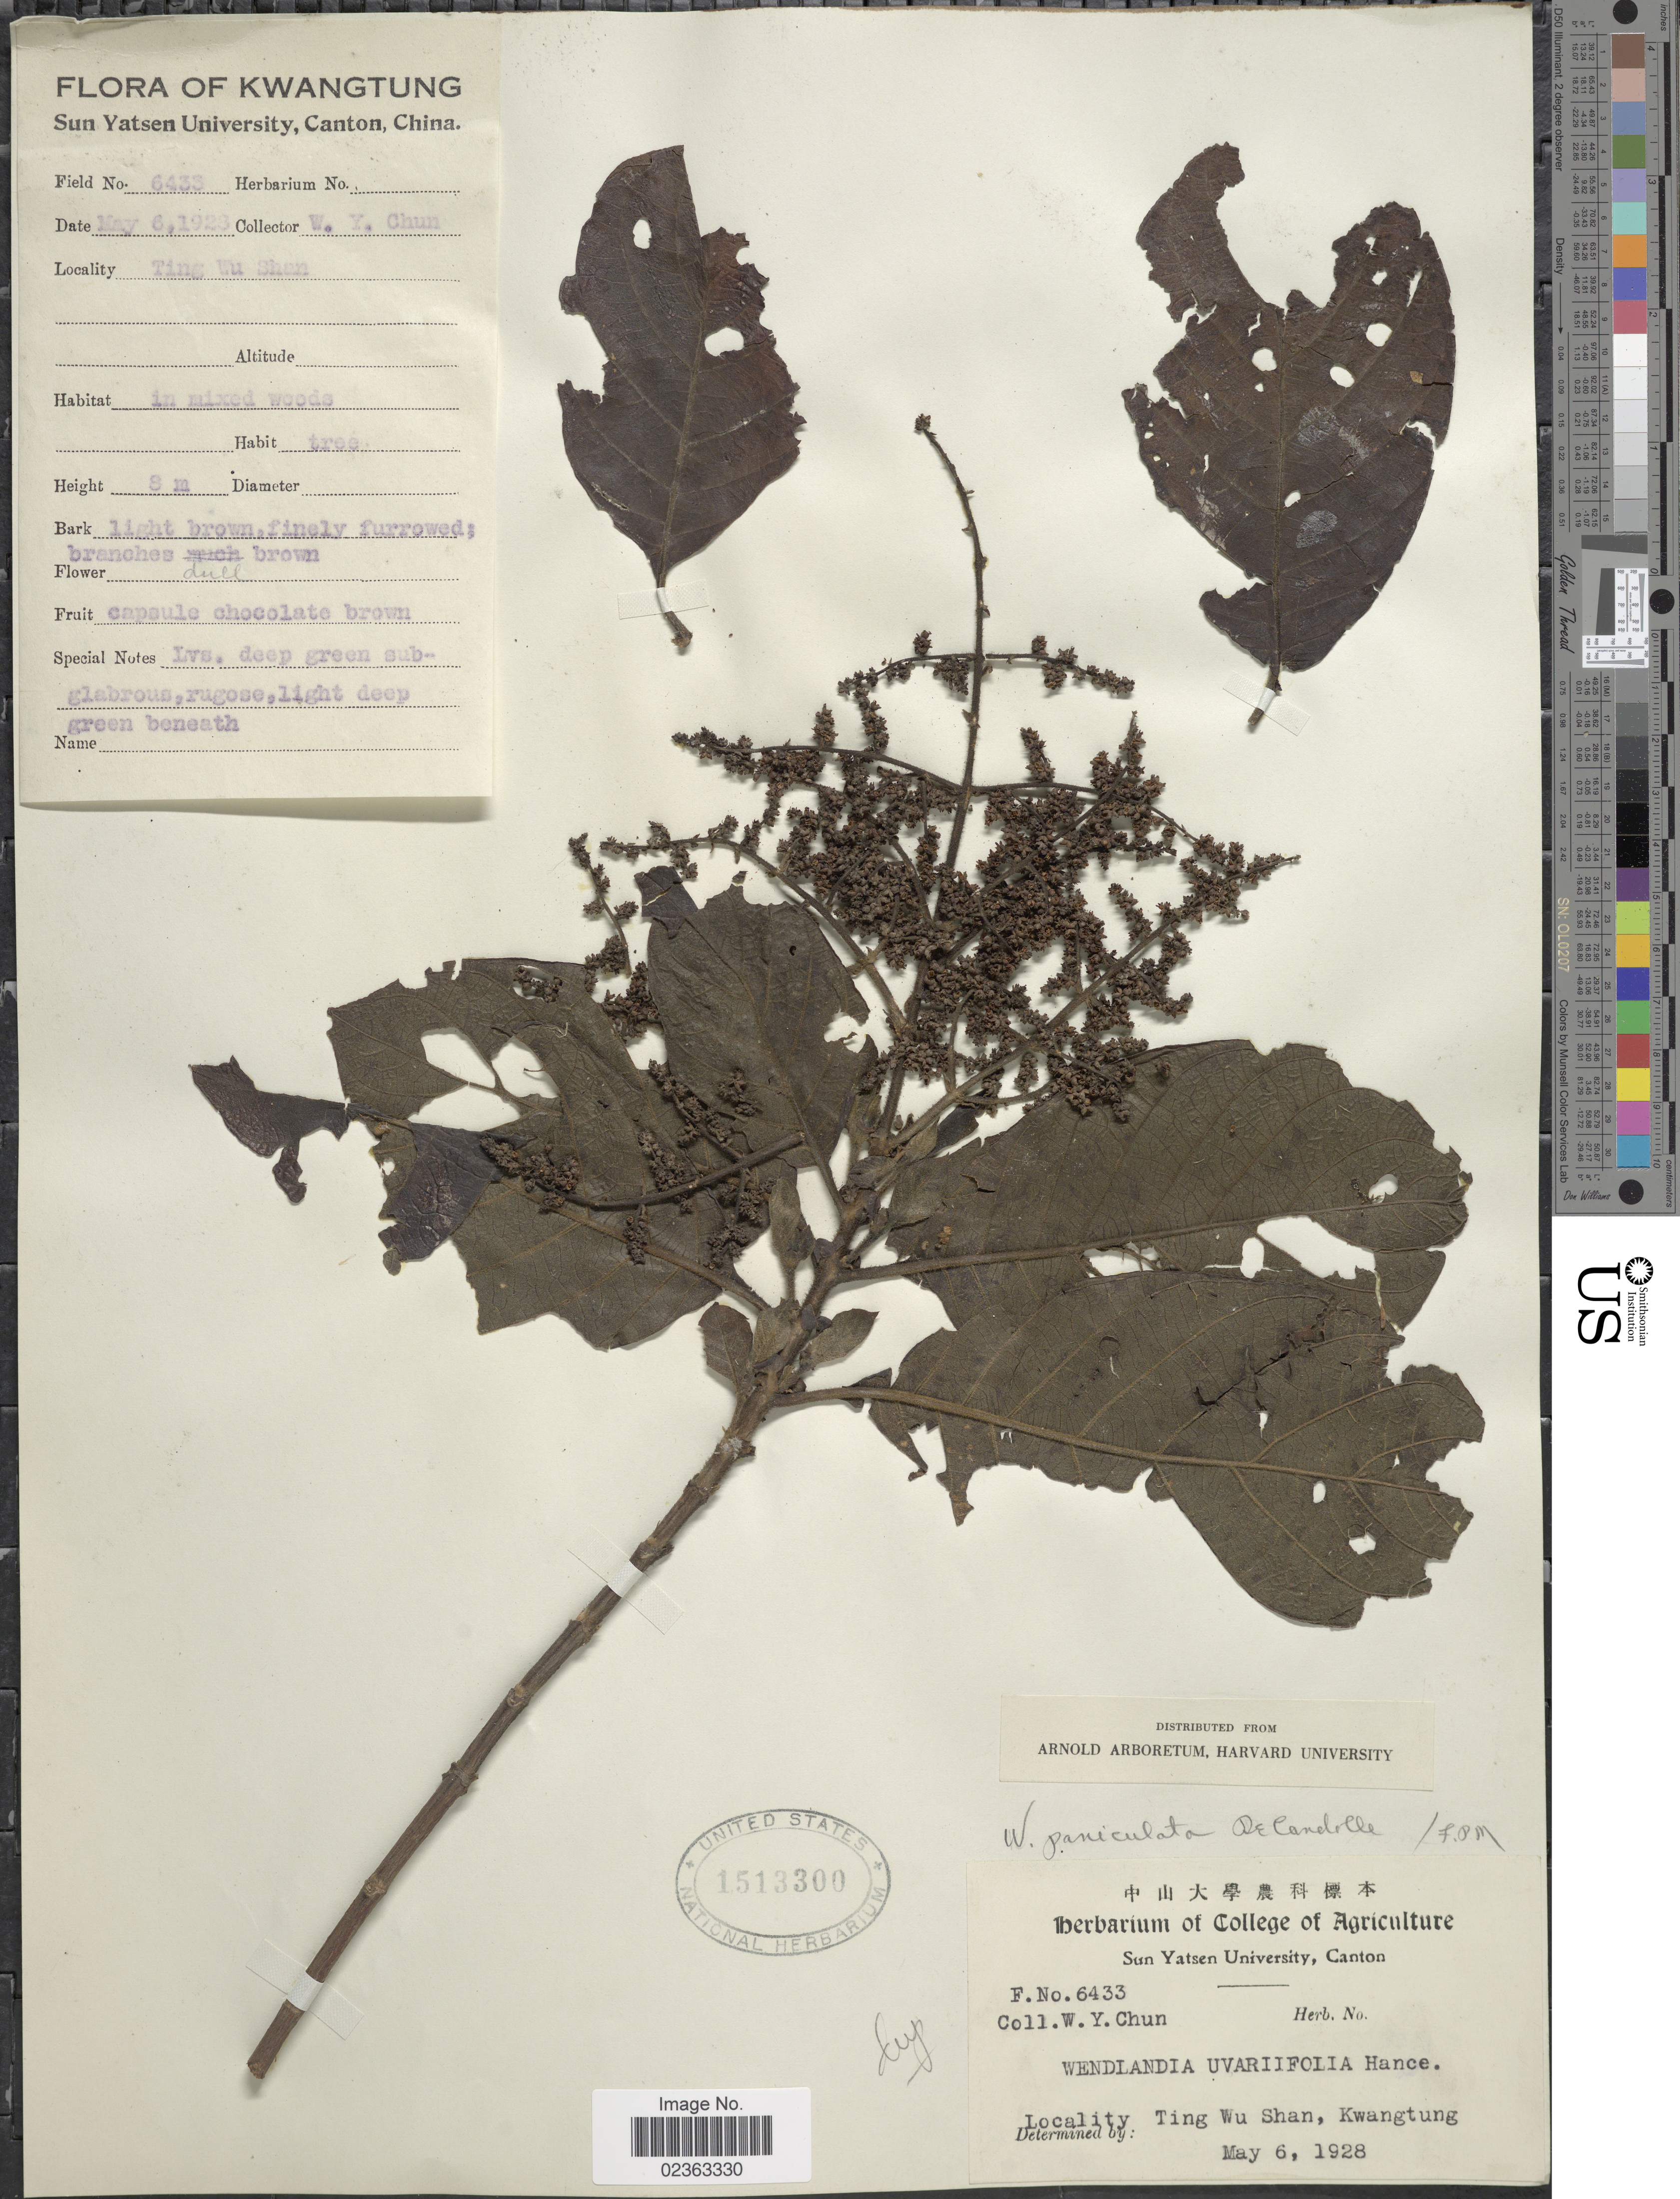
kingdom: Plantae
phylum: Tracheophyta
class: Magnoliopsida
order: Gentianales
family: Rubiaceae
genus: Wendlandia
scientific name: Wendlandia paniculata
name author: (Roxb.) DC.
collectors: W. Y. Chun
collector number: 6433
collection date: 1928-05-06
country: China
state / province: Guangdong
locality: Ting Wu Shan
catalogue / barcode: US 1513300